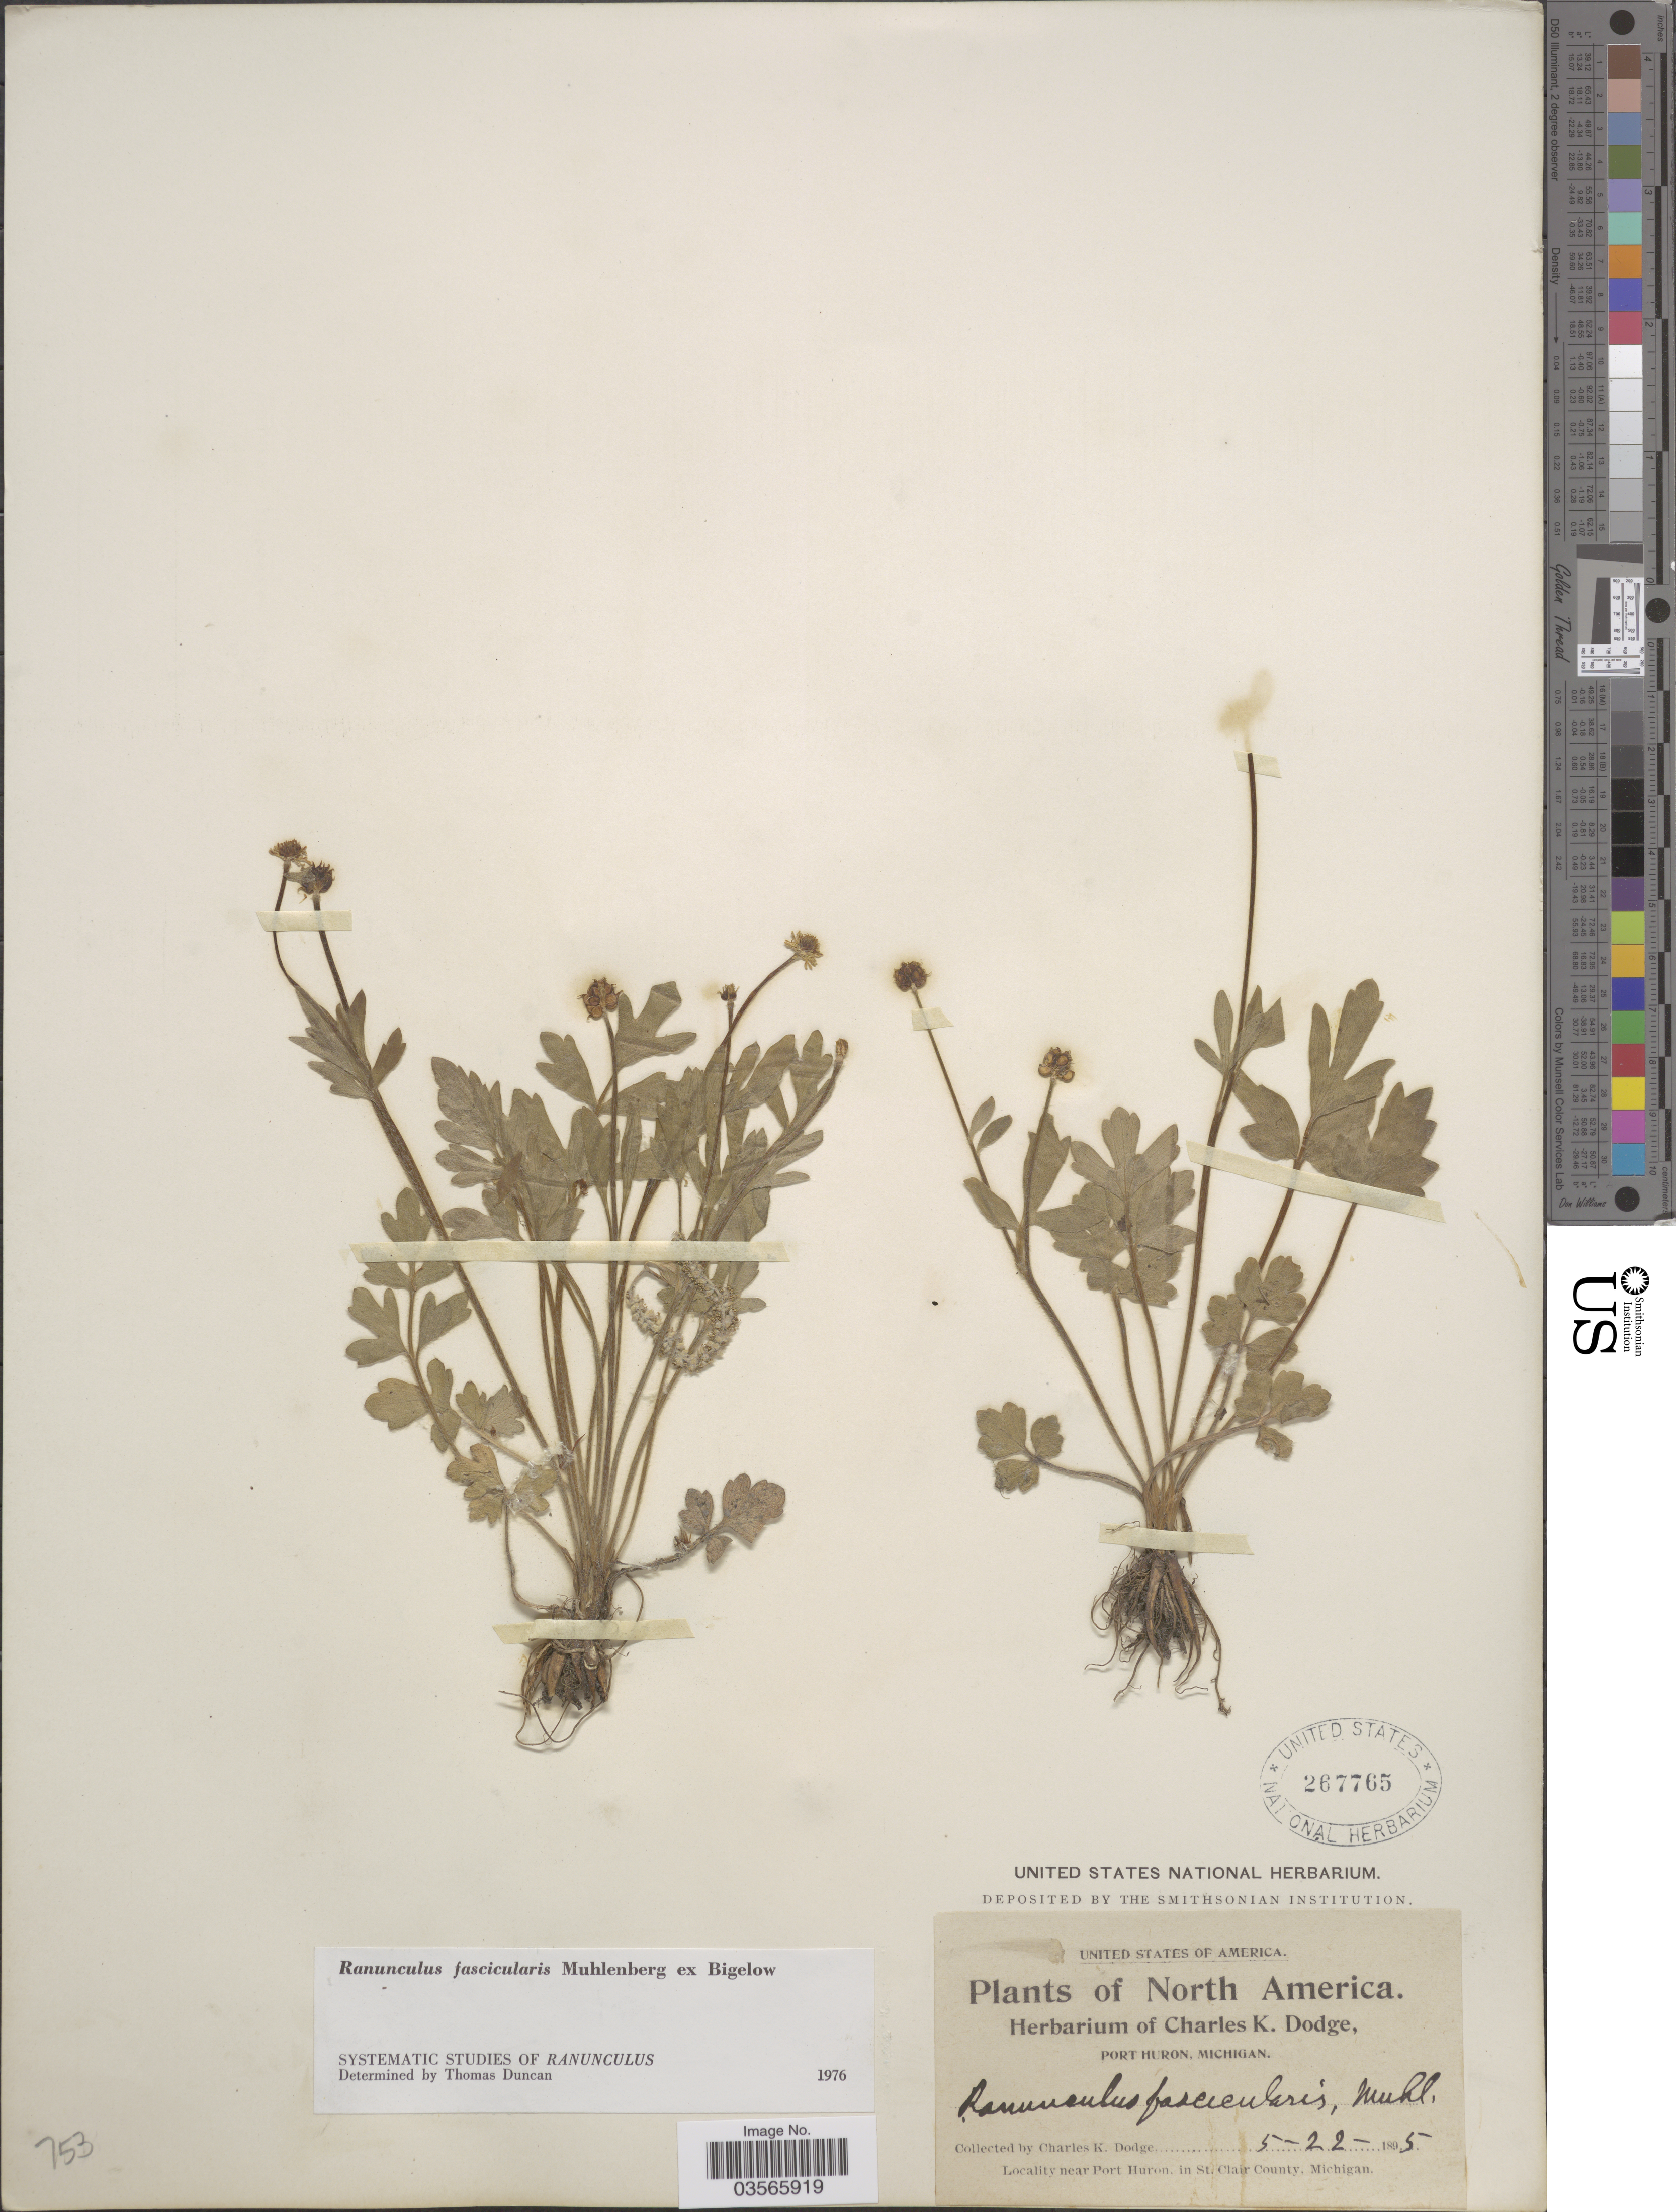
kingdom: Plantae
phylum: Tracheophyta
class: Magnoliopsida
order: Ranunculales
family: Ranunculaceae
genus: Ranunculus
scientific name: Ranunculus fascicularis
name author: Muhl. ex Bigelow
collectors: C. K. Dodge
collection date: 1895-05-22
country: United States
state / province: Michigan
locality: Near Port Huron, in St. Clair County.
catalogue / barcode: US 267765